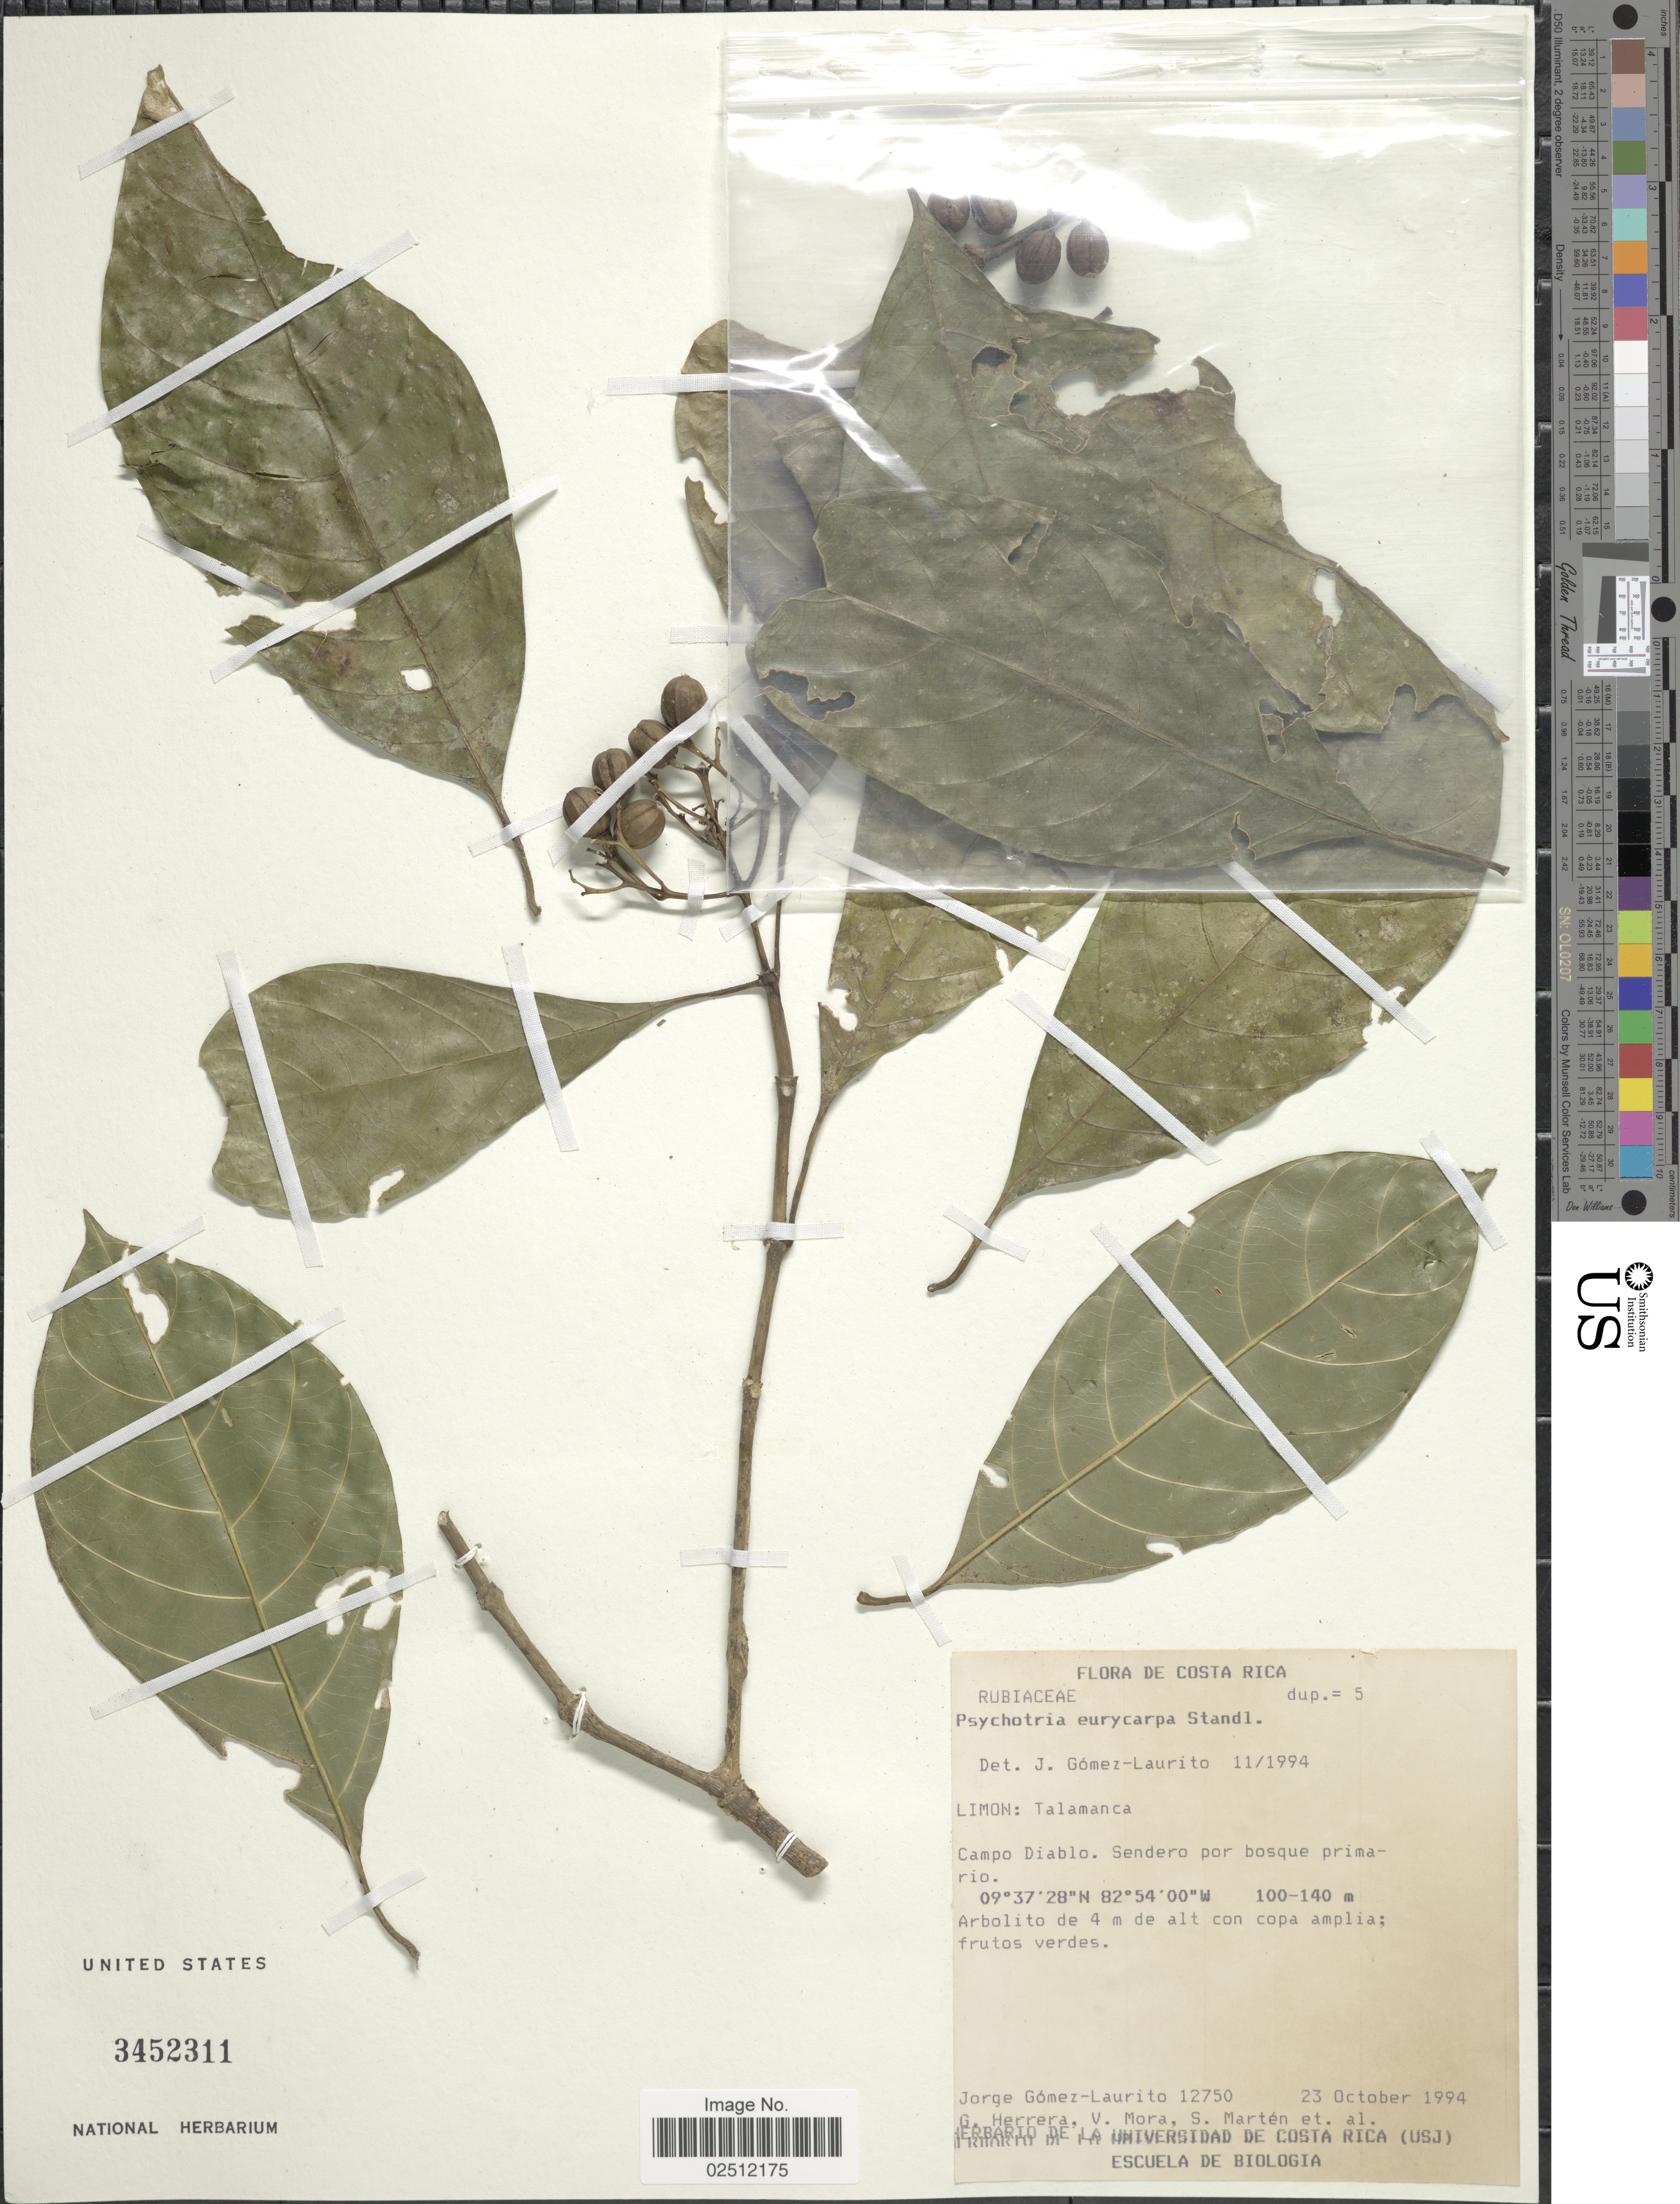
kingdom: Plantae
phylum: Tracheophyta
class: Magnoliopsida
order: Gentianales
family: Rubiaceae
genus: Psychotria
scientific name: Psychotria eurycarpa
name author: Standl.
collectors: J. A. Gómez-Laurito, G. Herrera, V. Mora, S. Marten & et al.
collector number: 12750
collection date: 1994-10-23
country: Costa Rica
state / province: Limón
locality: Talamanca, Campo Diablo. Sendero por bosque primario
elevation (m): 100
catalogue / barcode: US 3452311